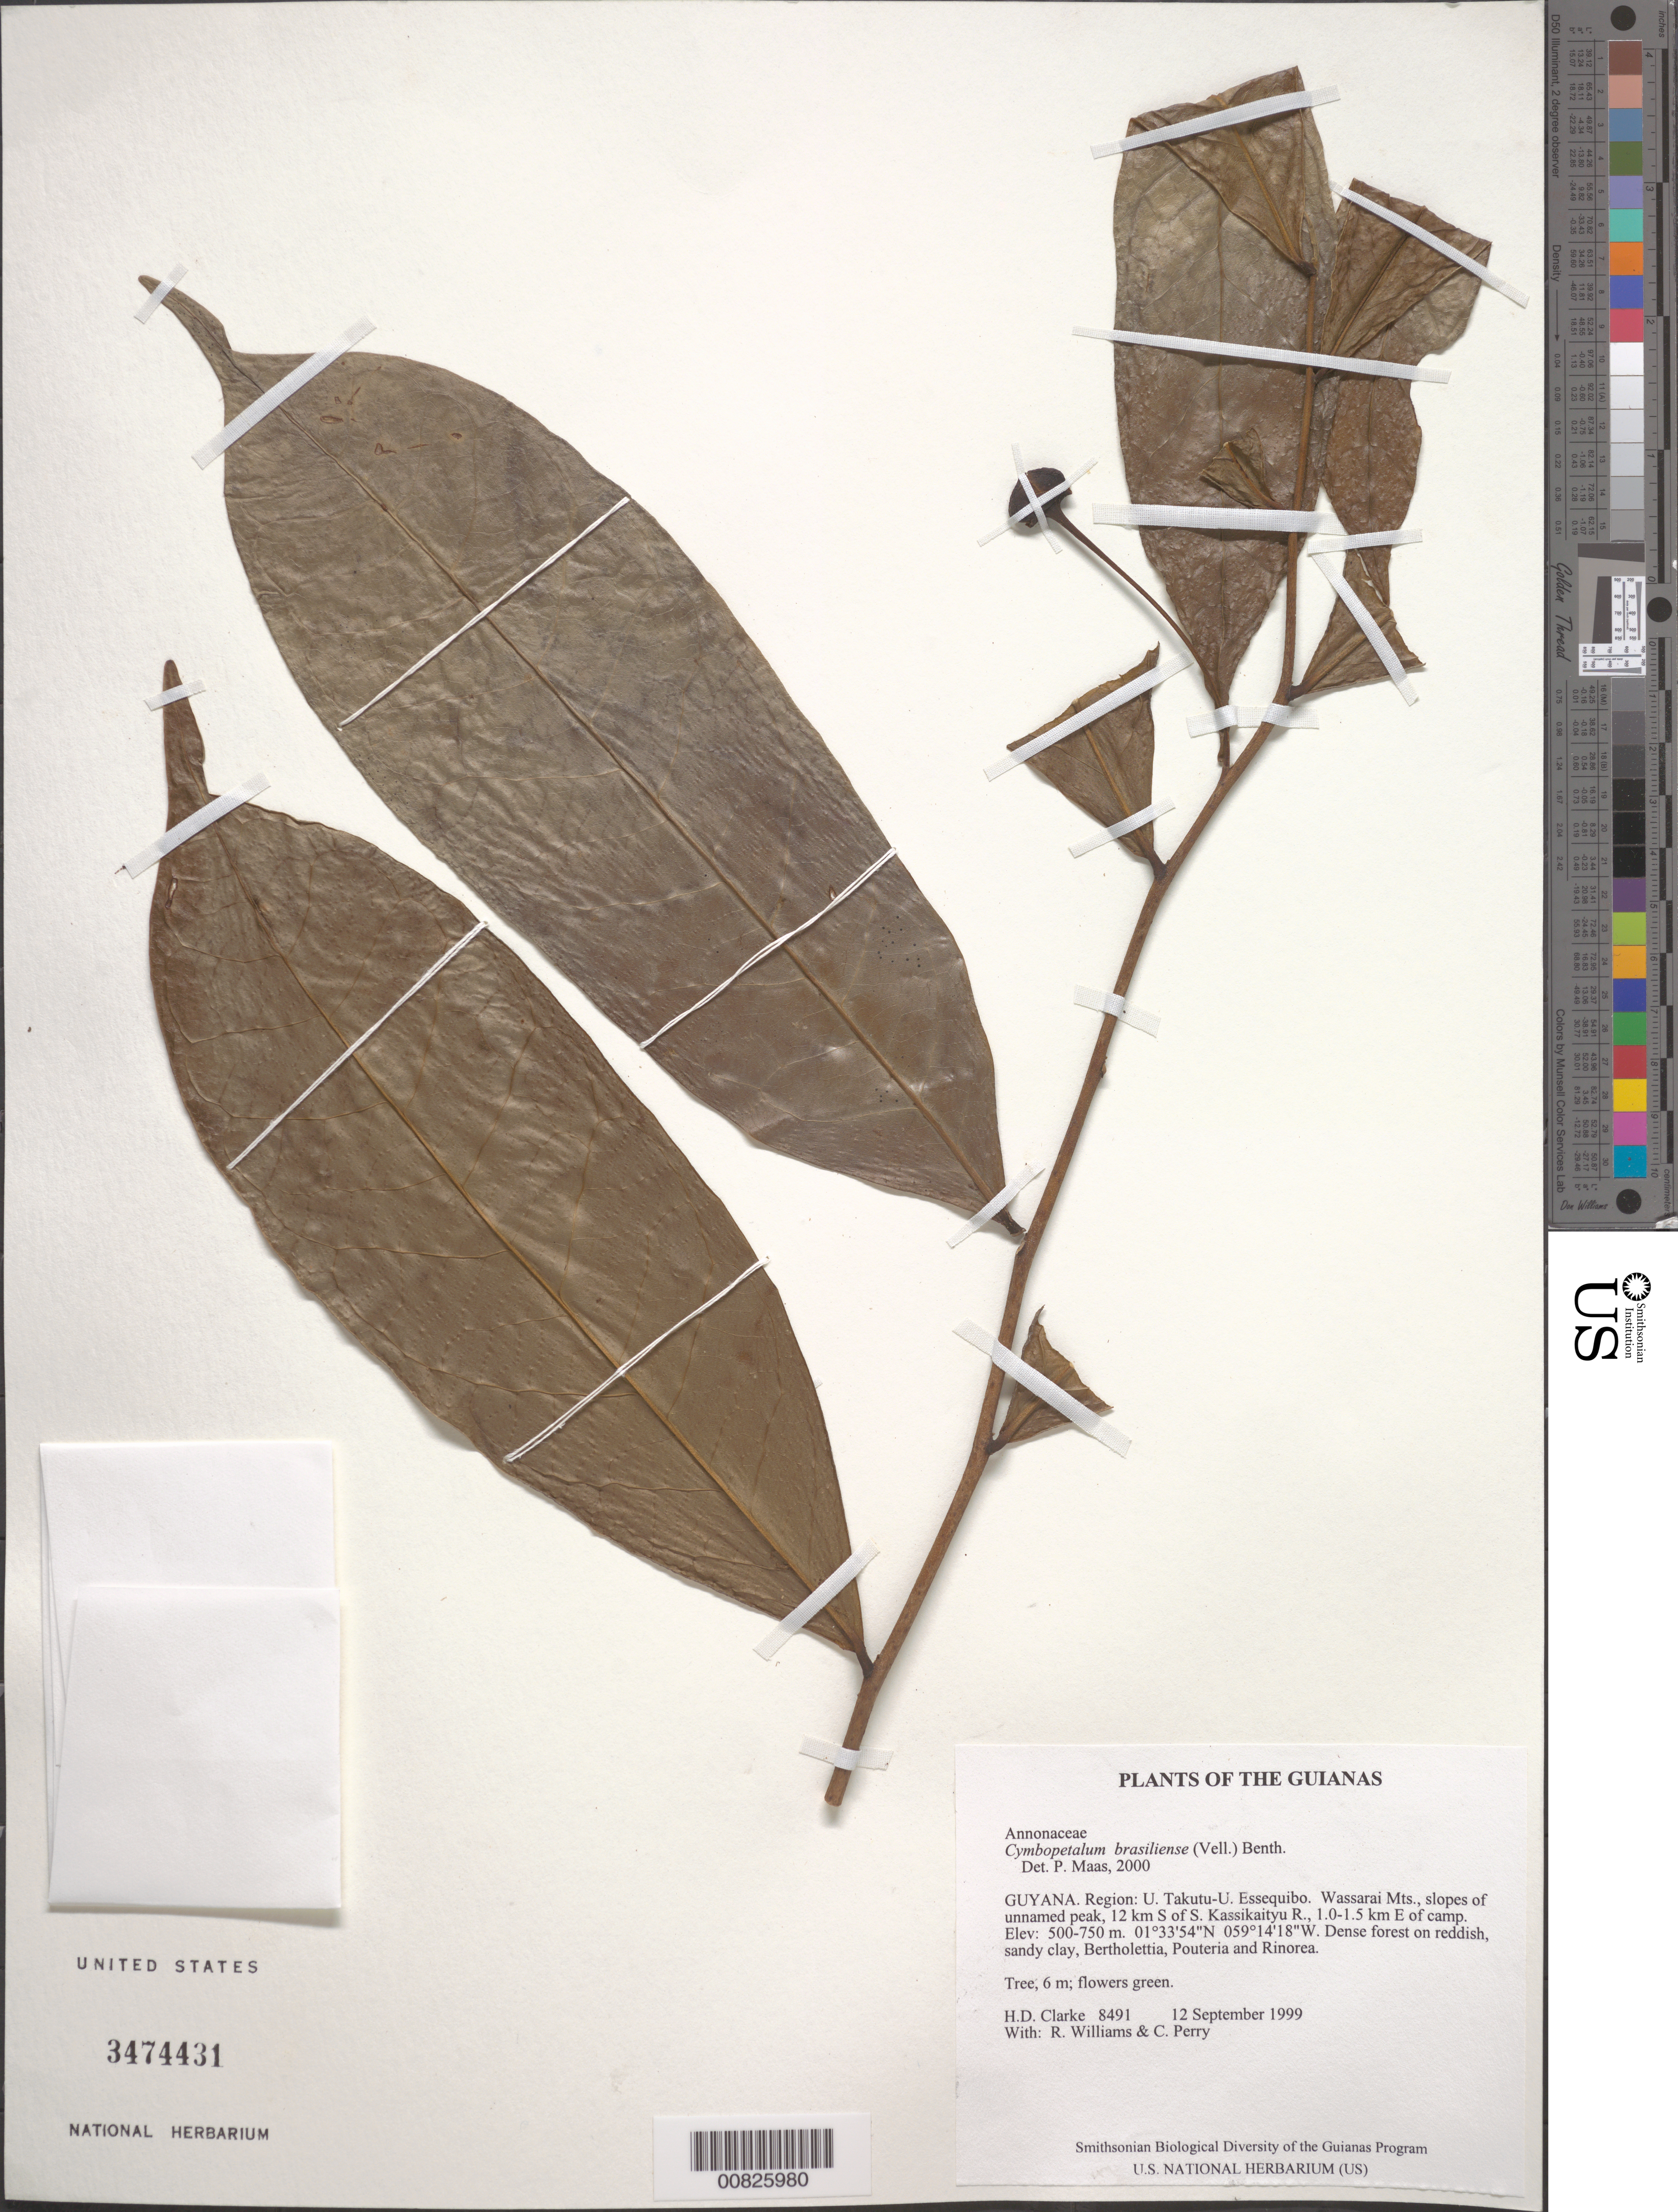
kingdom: Plantae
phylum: Tracheophyta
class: Magnoliopsida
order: Magnoliales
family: Annonaceae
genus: Cymbopetalum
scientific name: Cymbopetalum brasiliense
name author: (Vell.) Benth. ex Baill.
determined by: Maas, Paul J. M.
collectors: H. D. Clarke, R. Williams & C. Perry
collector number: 8491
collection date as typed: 12 September 1999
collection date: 1999-09-12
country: Guyana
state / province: U. Takutu-U. Essequibo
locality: Wassarai Mts., slopes of unnamed peak, 12 km S of S. Kassikaityu R., 1.0-1.5 km E of camp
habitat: Dense forest on reddish, sandy clay, Bertholettia, Pouteria and Rinorea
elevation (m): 500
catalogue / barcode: US 3474431